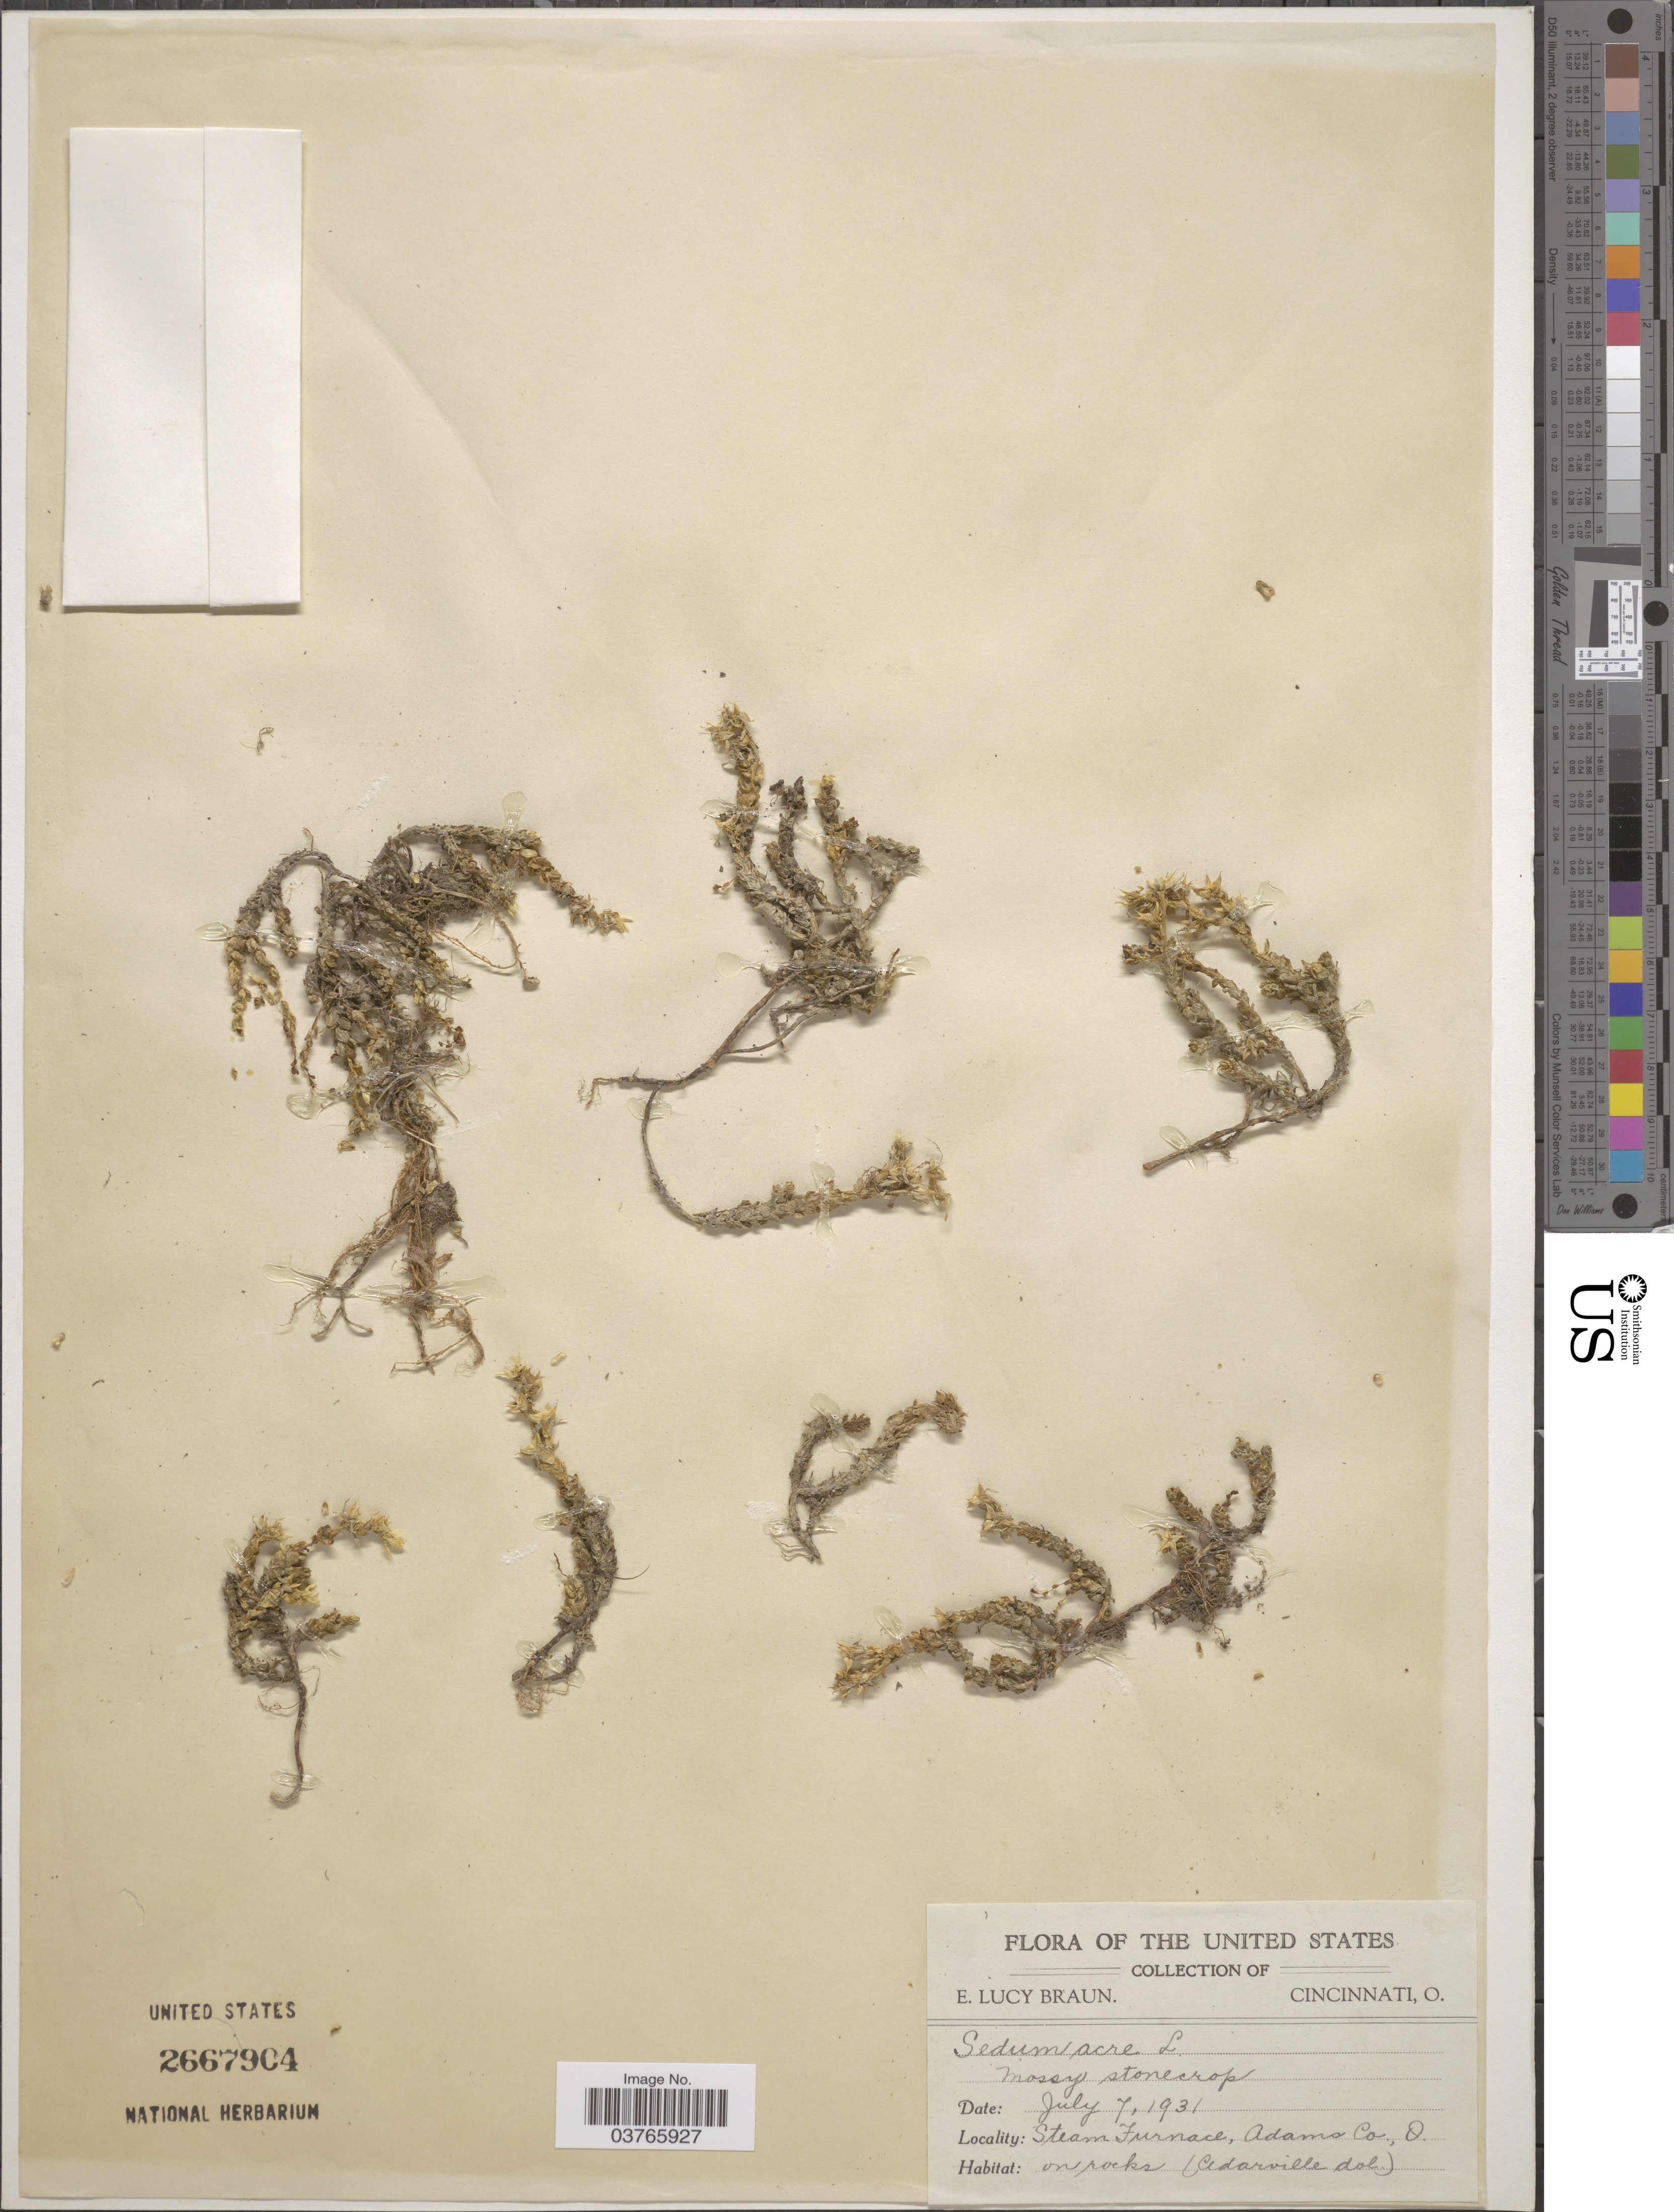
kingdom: Plantae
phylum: Tracheophyta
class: Magnoliopsida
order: Saxifragales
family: Crassulaceae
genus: Sedum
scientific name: Sedum acre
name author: L.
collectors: E. L. Braun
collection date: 1931-07-07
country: United States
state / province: Ohio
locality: Steam Furnace, Adams Co.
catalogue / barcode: US 2667904